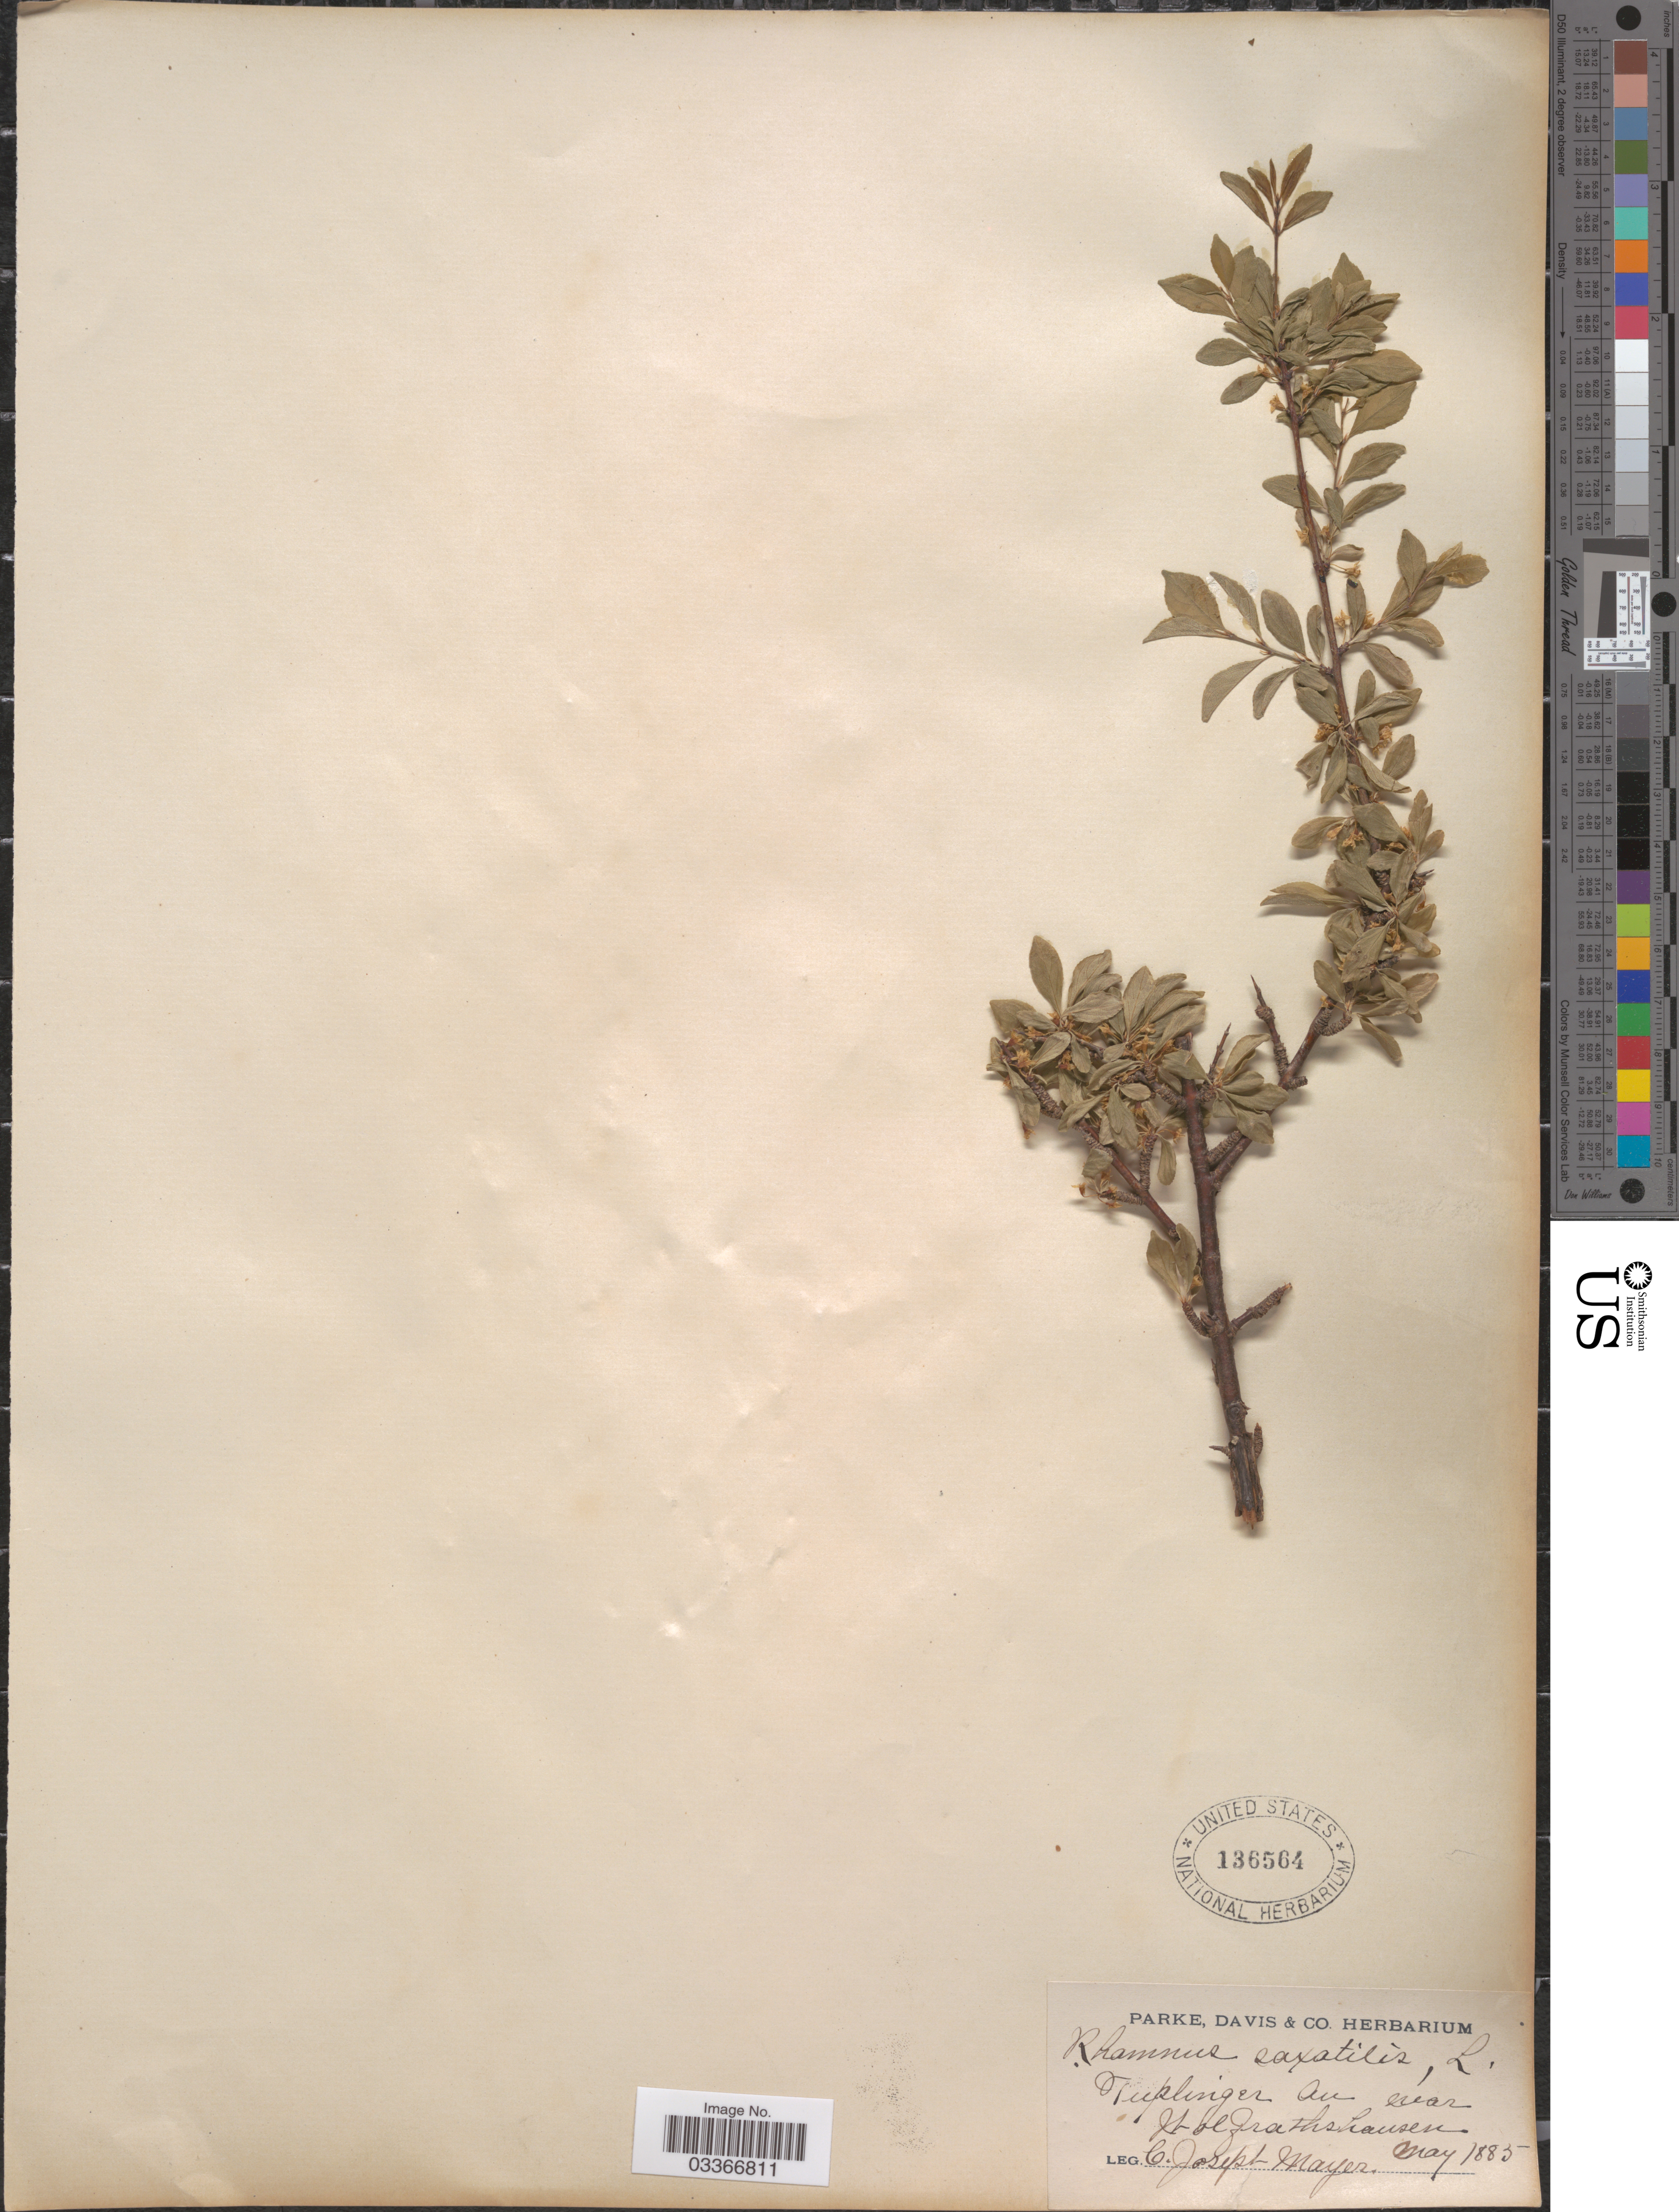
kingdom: Plantae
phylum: Tracheophyta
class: Magnoliopsida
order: Rosales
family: Rhamnaceae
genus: Rhamnus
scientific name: Rhamnus saxatilis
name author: Jacq.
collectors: C. Mayer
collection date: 1885-05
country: Germany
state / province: Bayern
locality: Tuplinger An near Wolfratshausen.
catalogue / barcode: US 136564